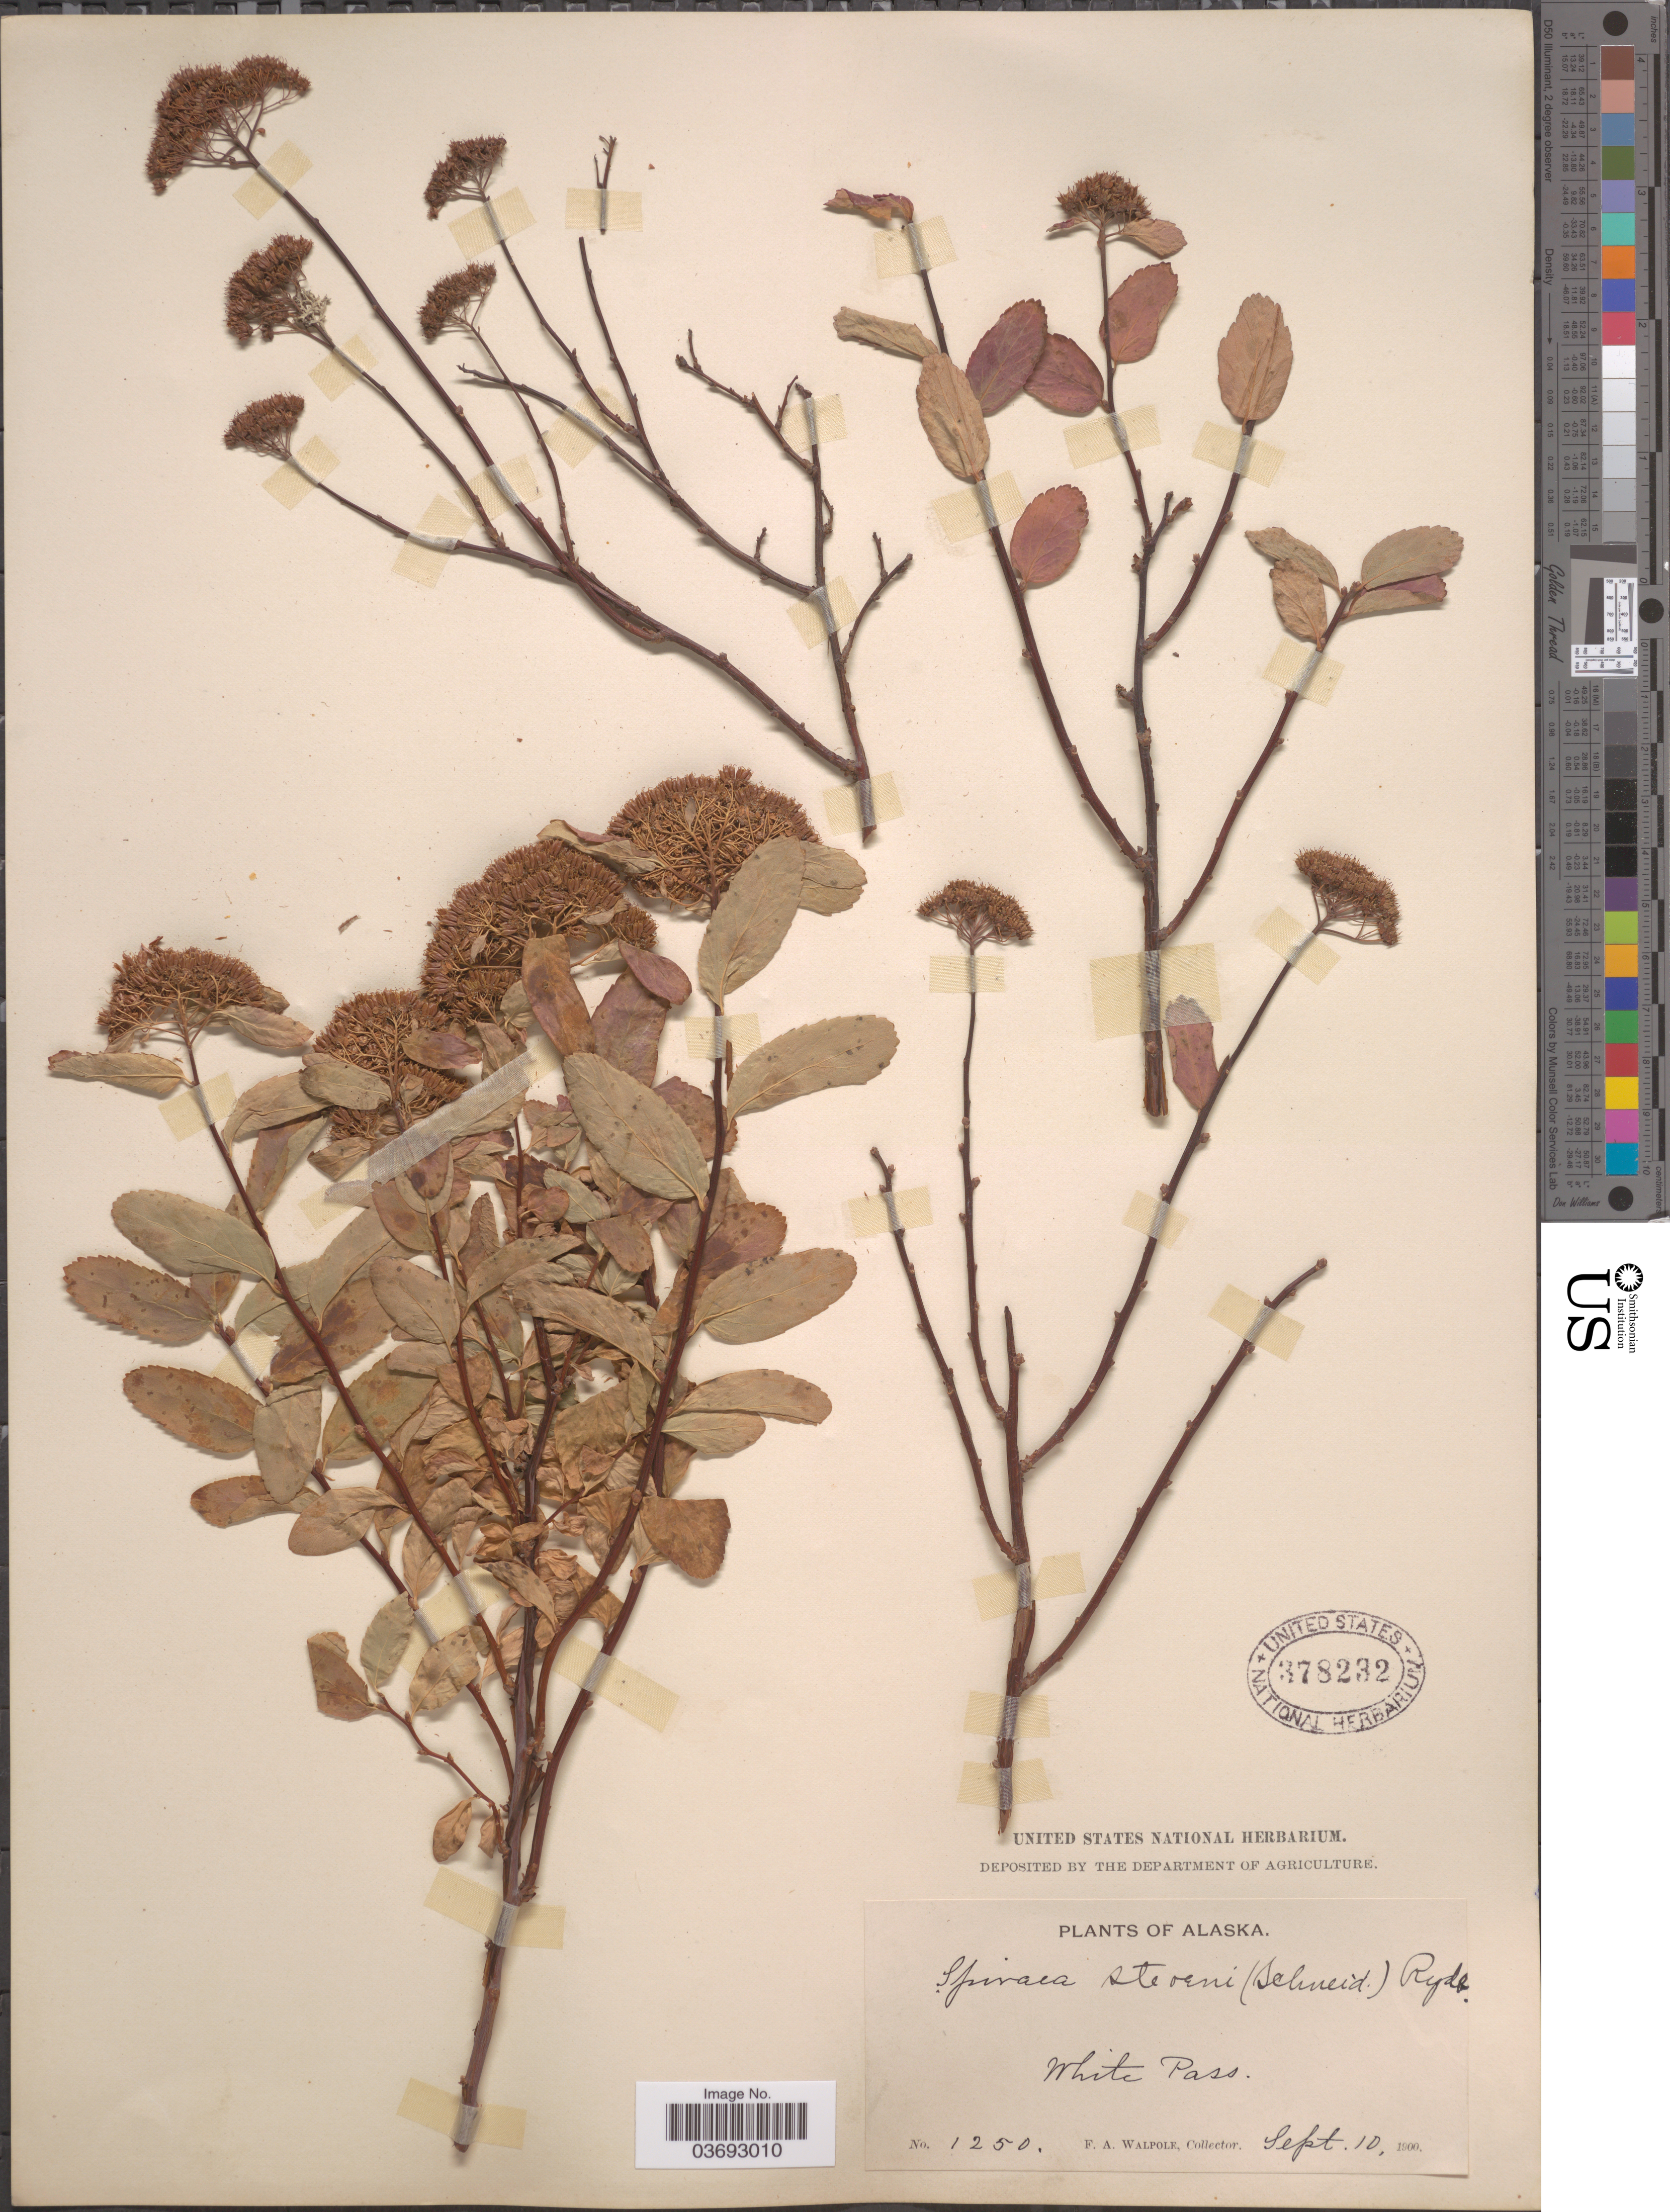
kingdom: Plantae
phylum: Tracheophyta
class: Magnoliopsida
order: Rosales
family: Rosaceae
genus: Spiraea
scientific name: Spiraea stevenii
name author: (C.K. Schneid.) Rydb.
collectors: F. Walpole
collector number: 1250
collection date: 1900-09-10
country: United States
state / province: Alaska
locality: White Pass.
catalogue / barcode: US 378232